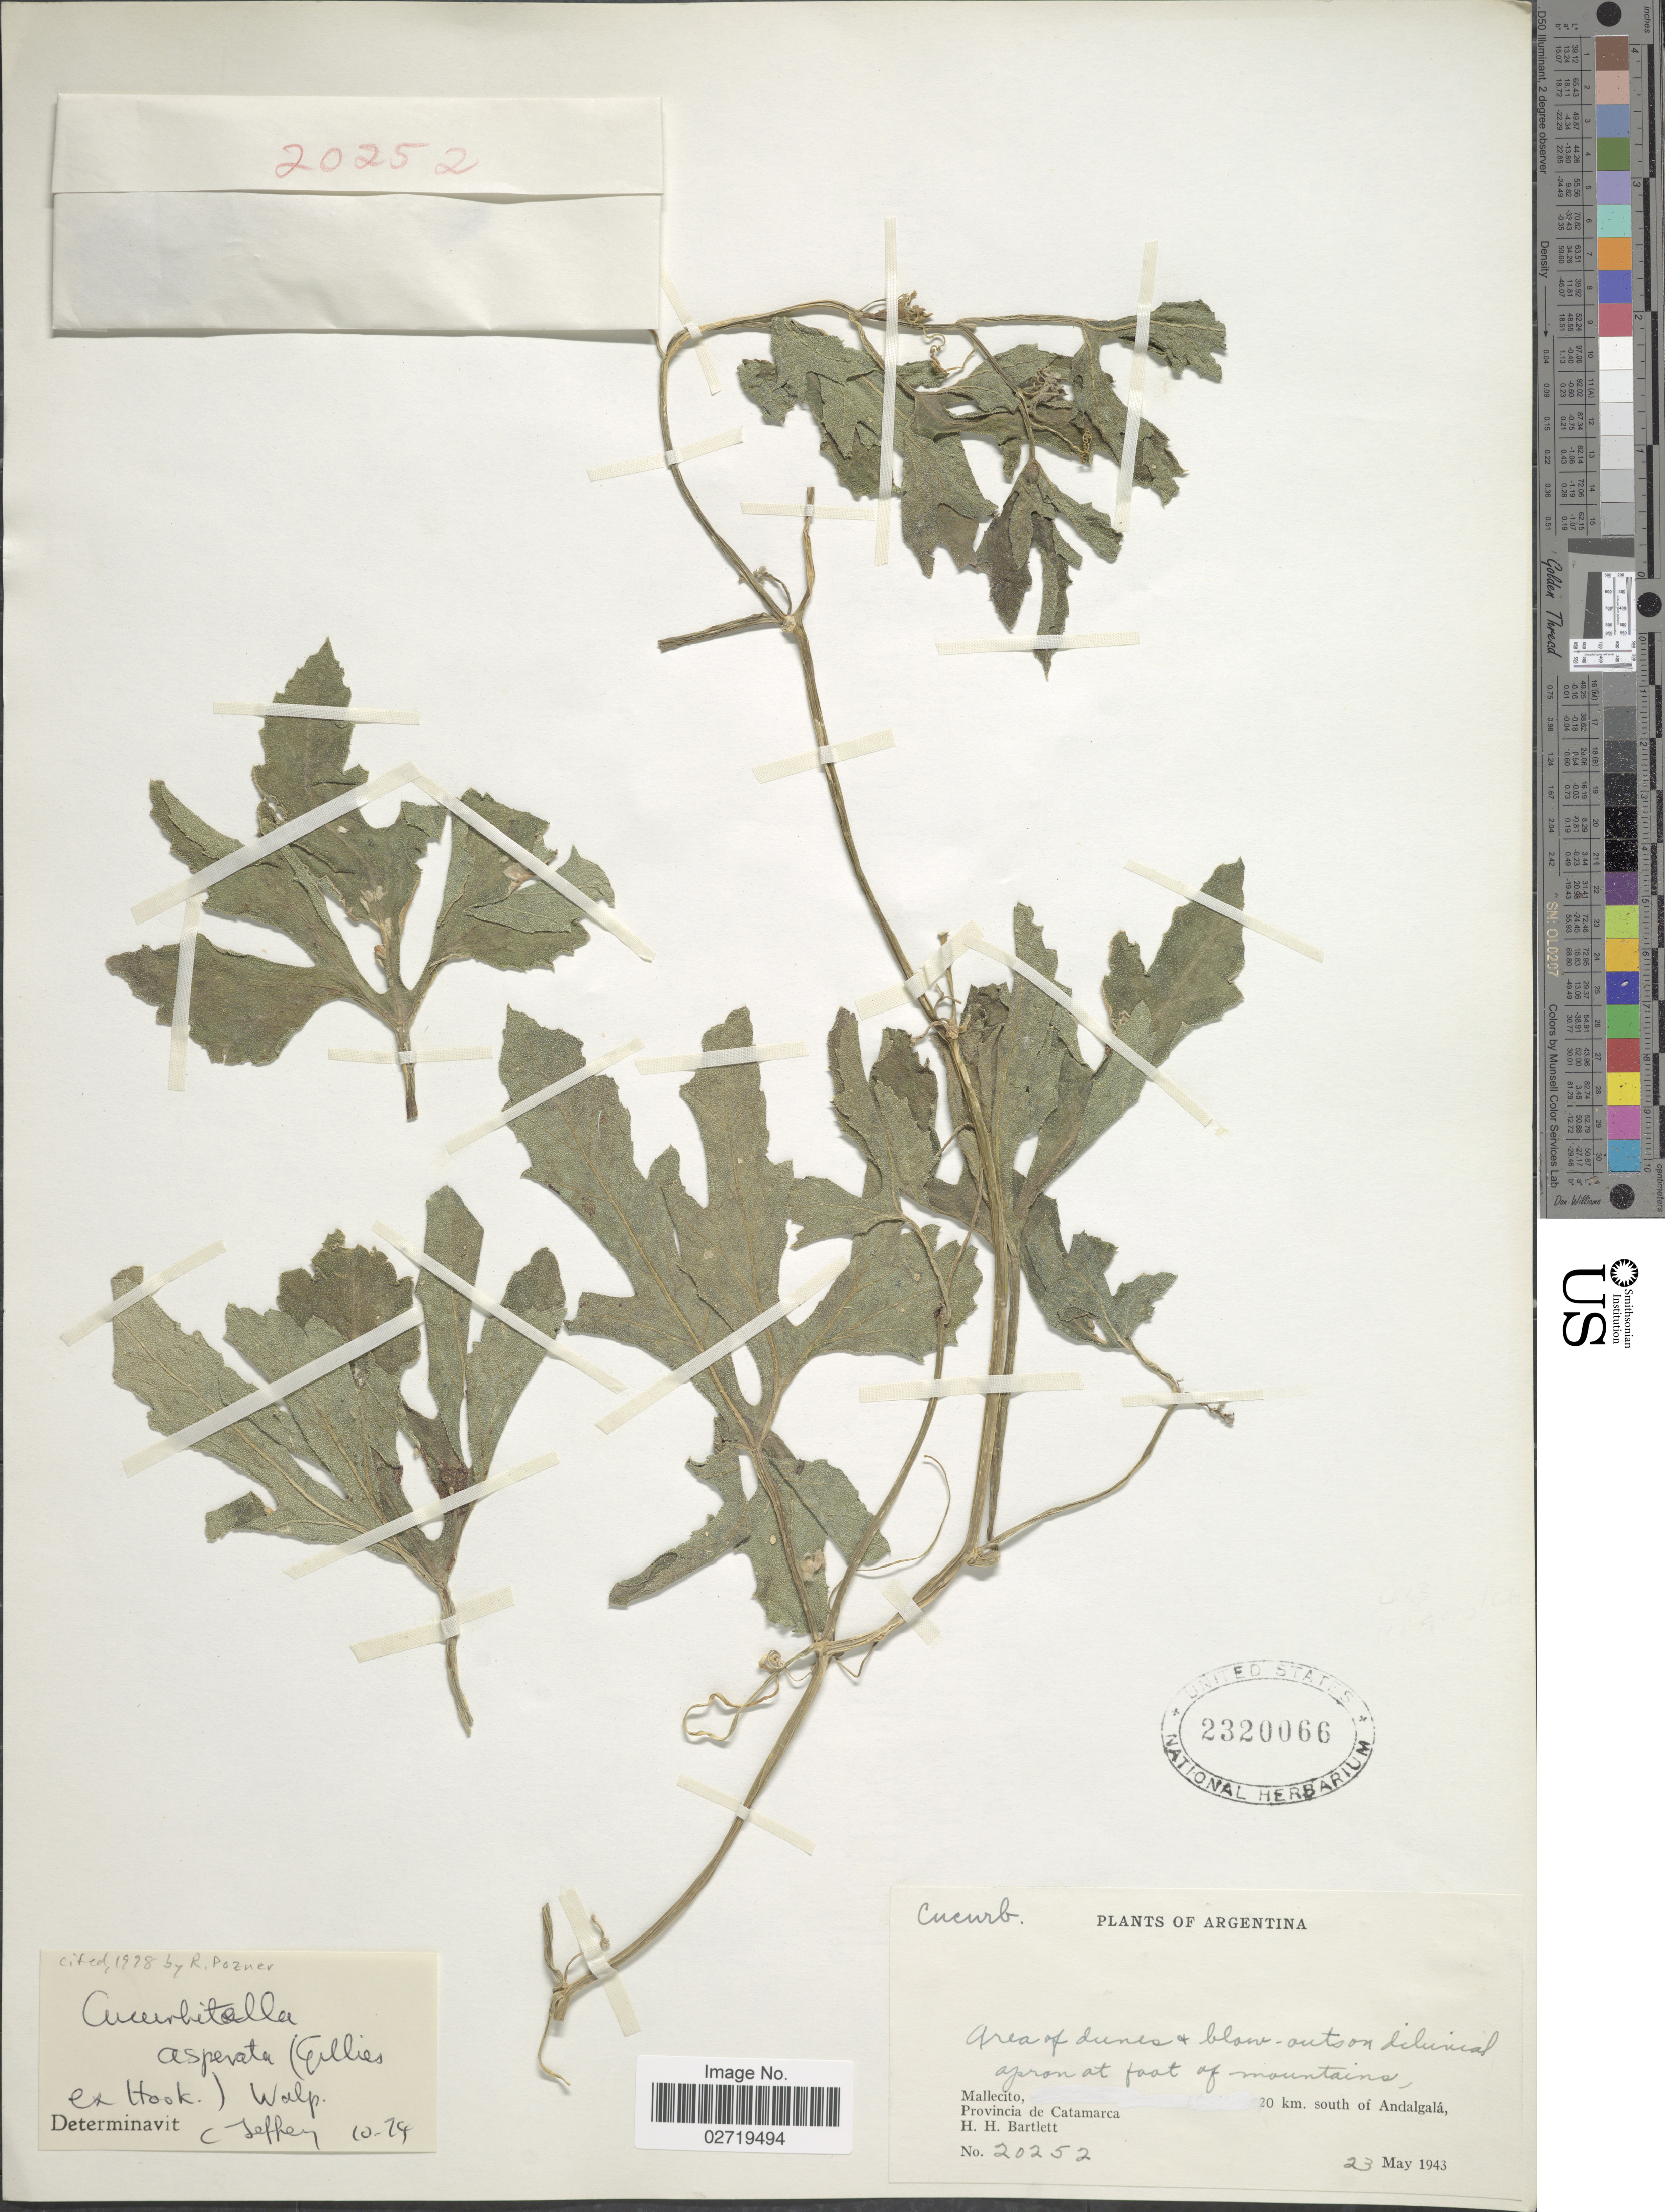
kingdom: Plantae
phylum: Tracheophyta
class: Magnoliopsida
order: Cucurbitales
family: Cucurbitaceae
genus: Cucurbitella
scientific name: Cucurbitella asperata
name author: (Gillies ex Hook. & Arn.) Walp.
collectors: H. H. Bartlett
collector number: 20252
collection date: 1943-05-23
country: Argentina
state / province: Catamarca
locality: Area dunes & blow - outs on diluvial apron at foot of mountains, Mallecito, 20 km south of Andalgalá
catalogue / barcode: US 2320066